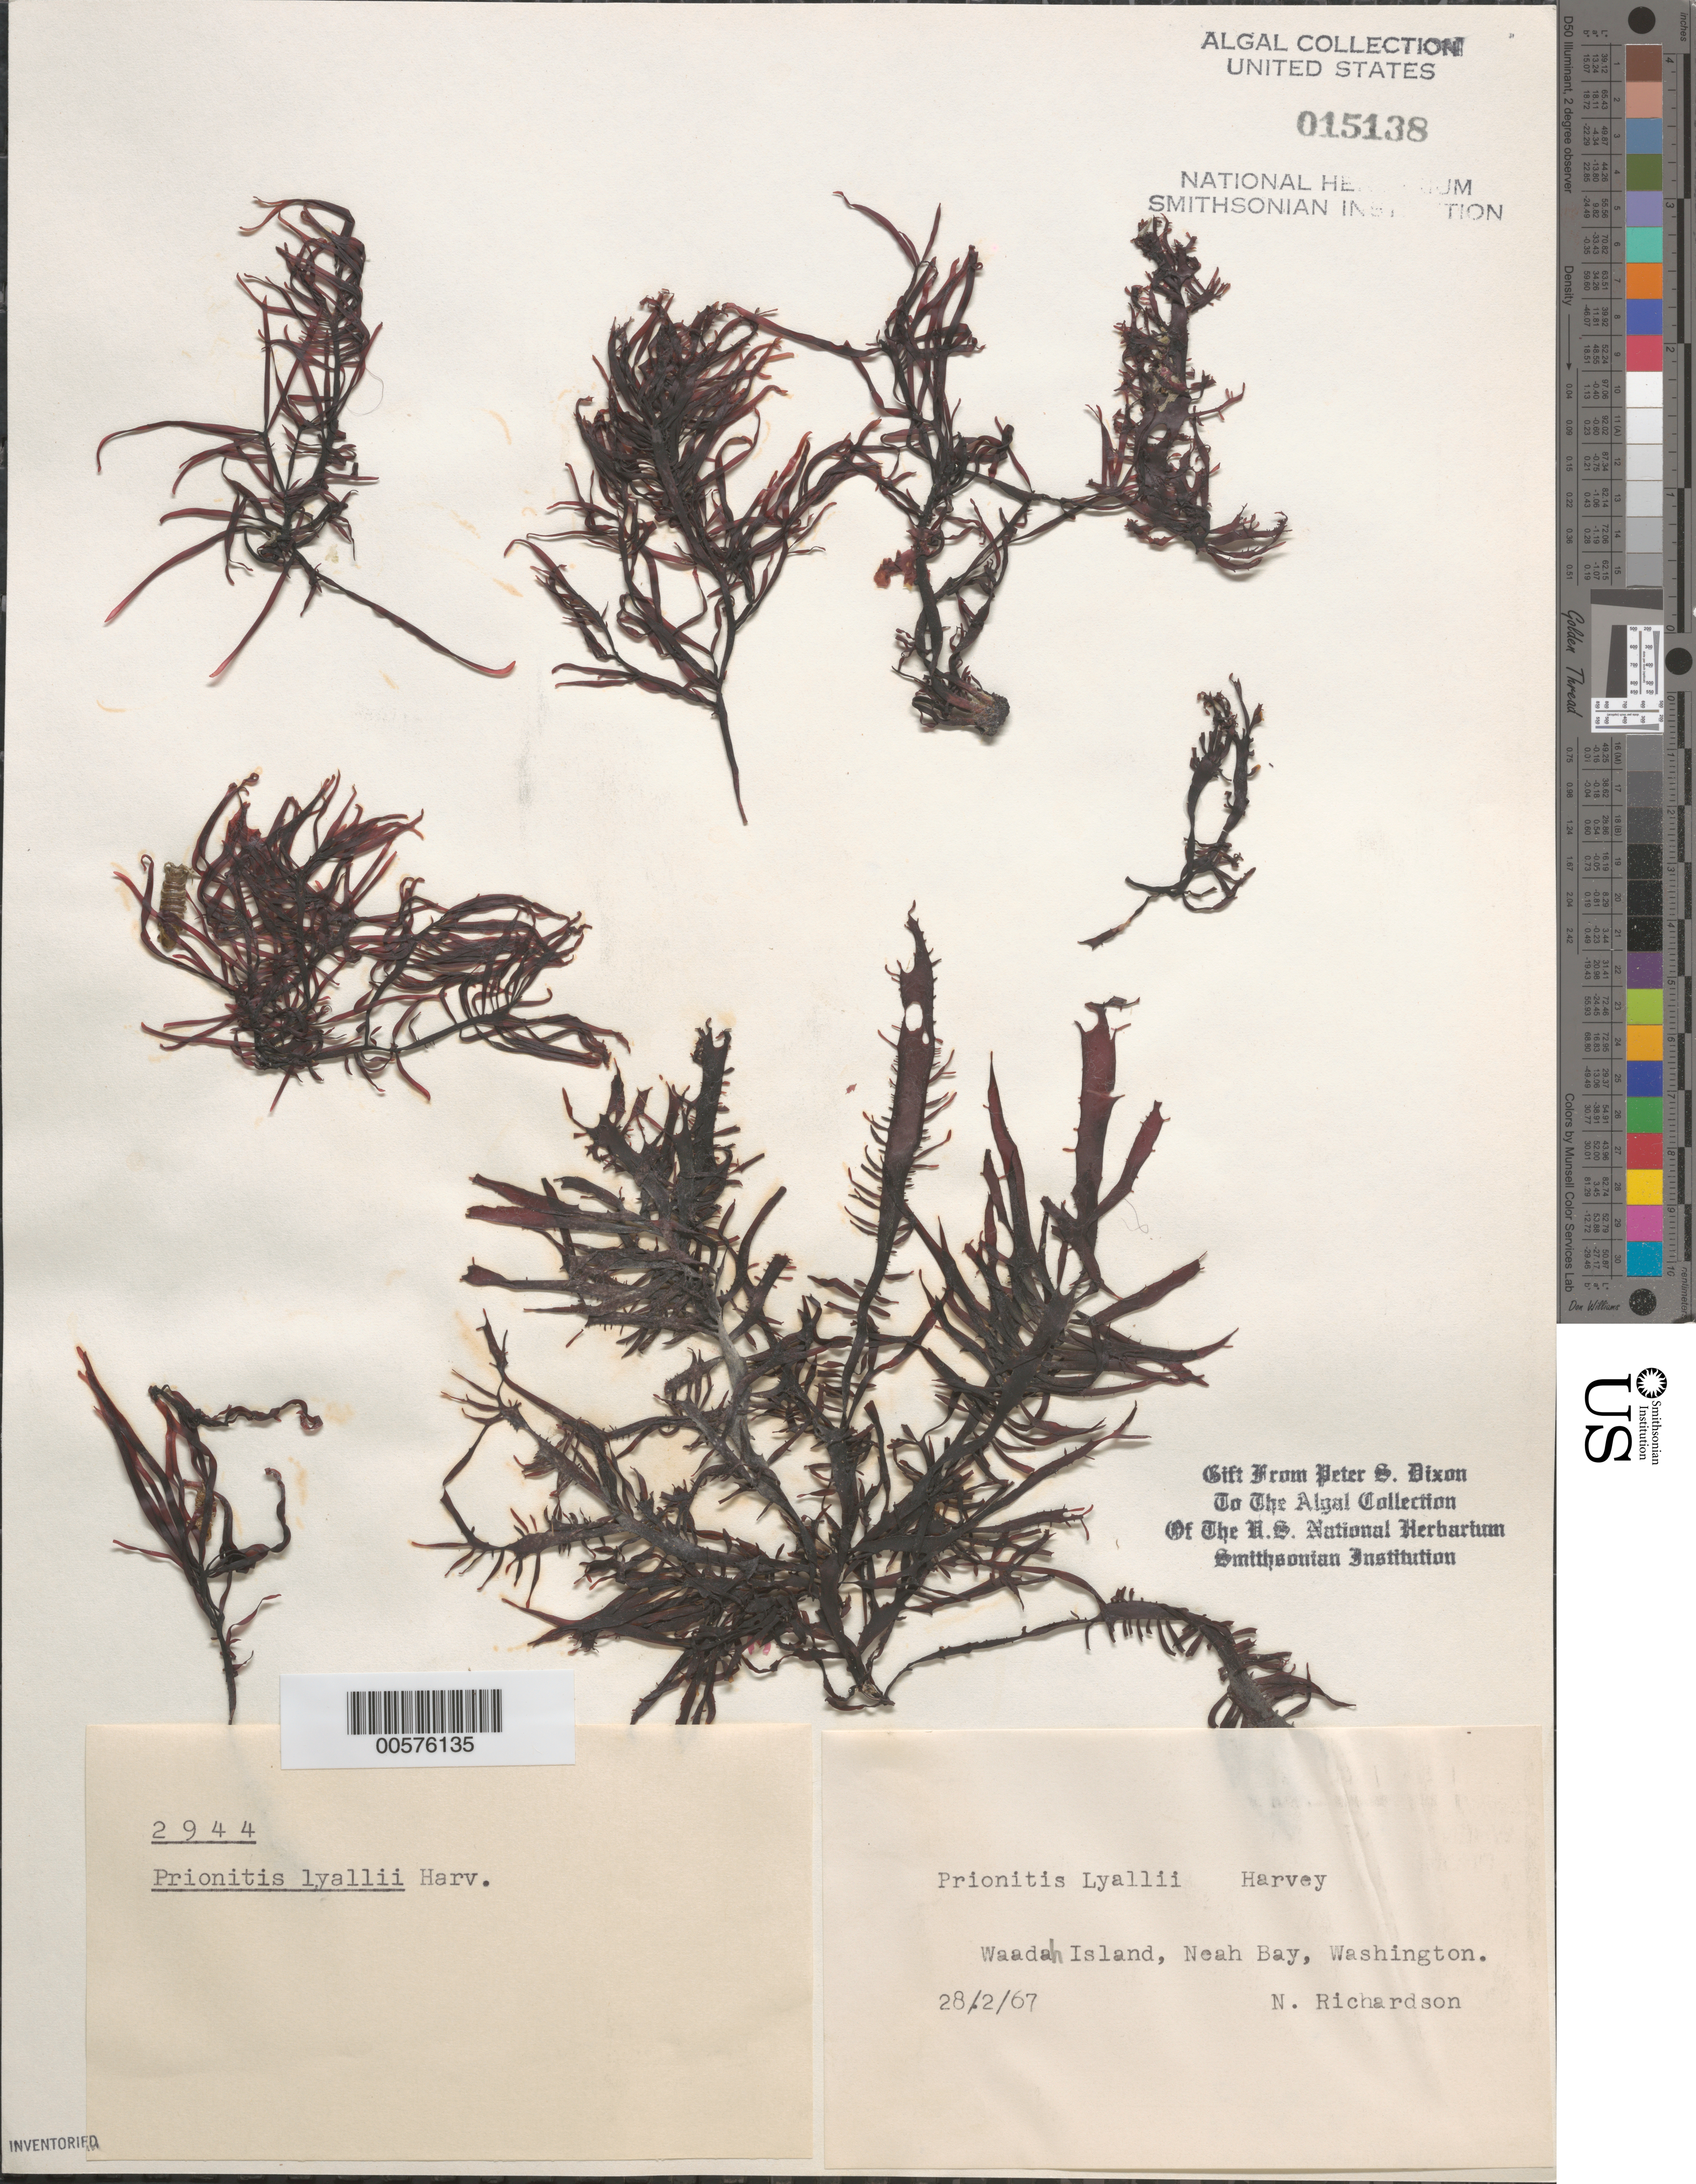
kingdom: Plantae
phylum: Rhodophyta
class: Florideophyceae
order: Cryptonemiales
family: Cryptonemiaceae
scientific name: Prionitis sternbergii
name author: (C. Agardh) J. Agardh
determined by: Algae name updating Project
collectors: N. Richardson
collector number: PSD 2944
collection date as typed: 28 Feb 1967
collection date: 1967-02-28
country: United States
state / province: Washington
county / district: Clallam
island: Waadah Island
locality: Neah Bay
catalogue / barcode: US 15138